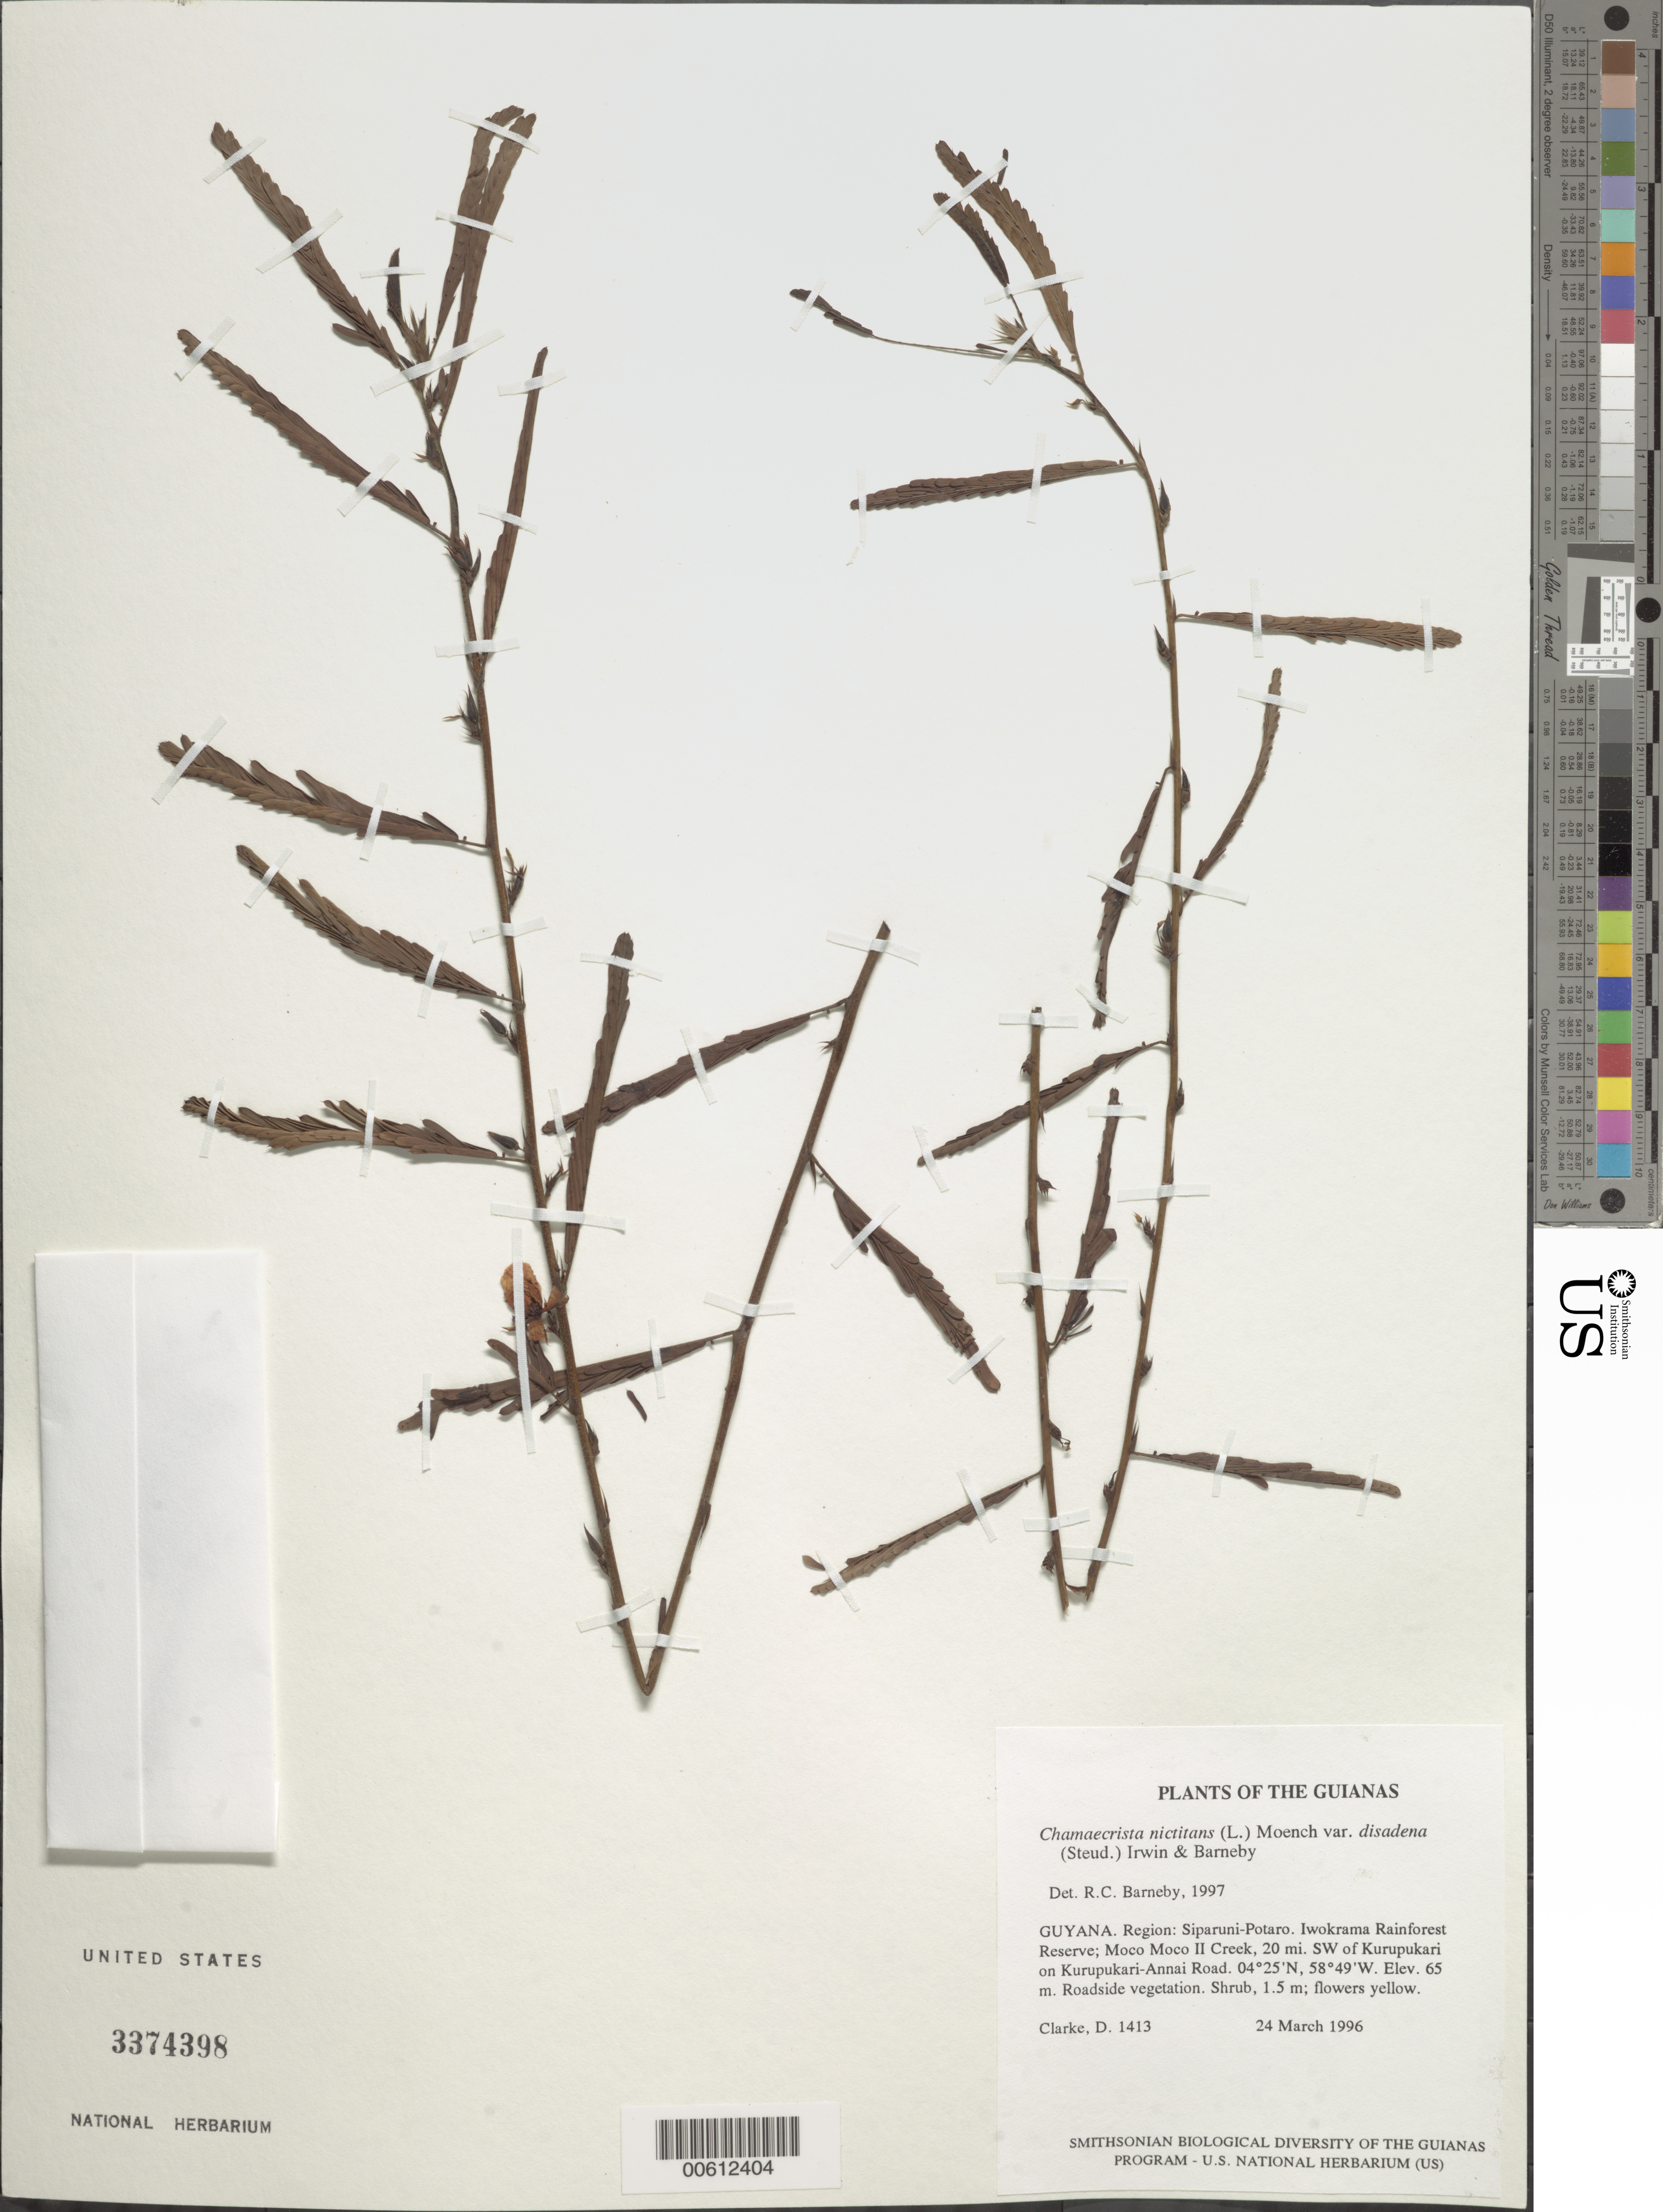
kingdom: Plantae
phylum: Tracheophyta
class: Magnoliopsida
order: Fabales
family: Fabaceae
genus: Chamaecrista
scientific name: Chamaecrista nictitans var. disadena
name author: (Steud.) H.S. Irwin & Barneby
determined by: Barneby, Rupert C., (NY)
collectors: H. D. Clarke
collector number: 1413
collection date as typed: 24 March 1996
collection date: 1996-03-24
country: Guyana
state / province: Potaro-Siparuni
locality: Iwokrama Rainforest Reserve; Moco Moco II Creek, 20 mi. SW of Kurupukari on Kurupukari-Annai Road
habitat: Roadside vegetation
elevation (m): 65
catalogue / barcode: US 3374398